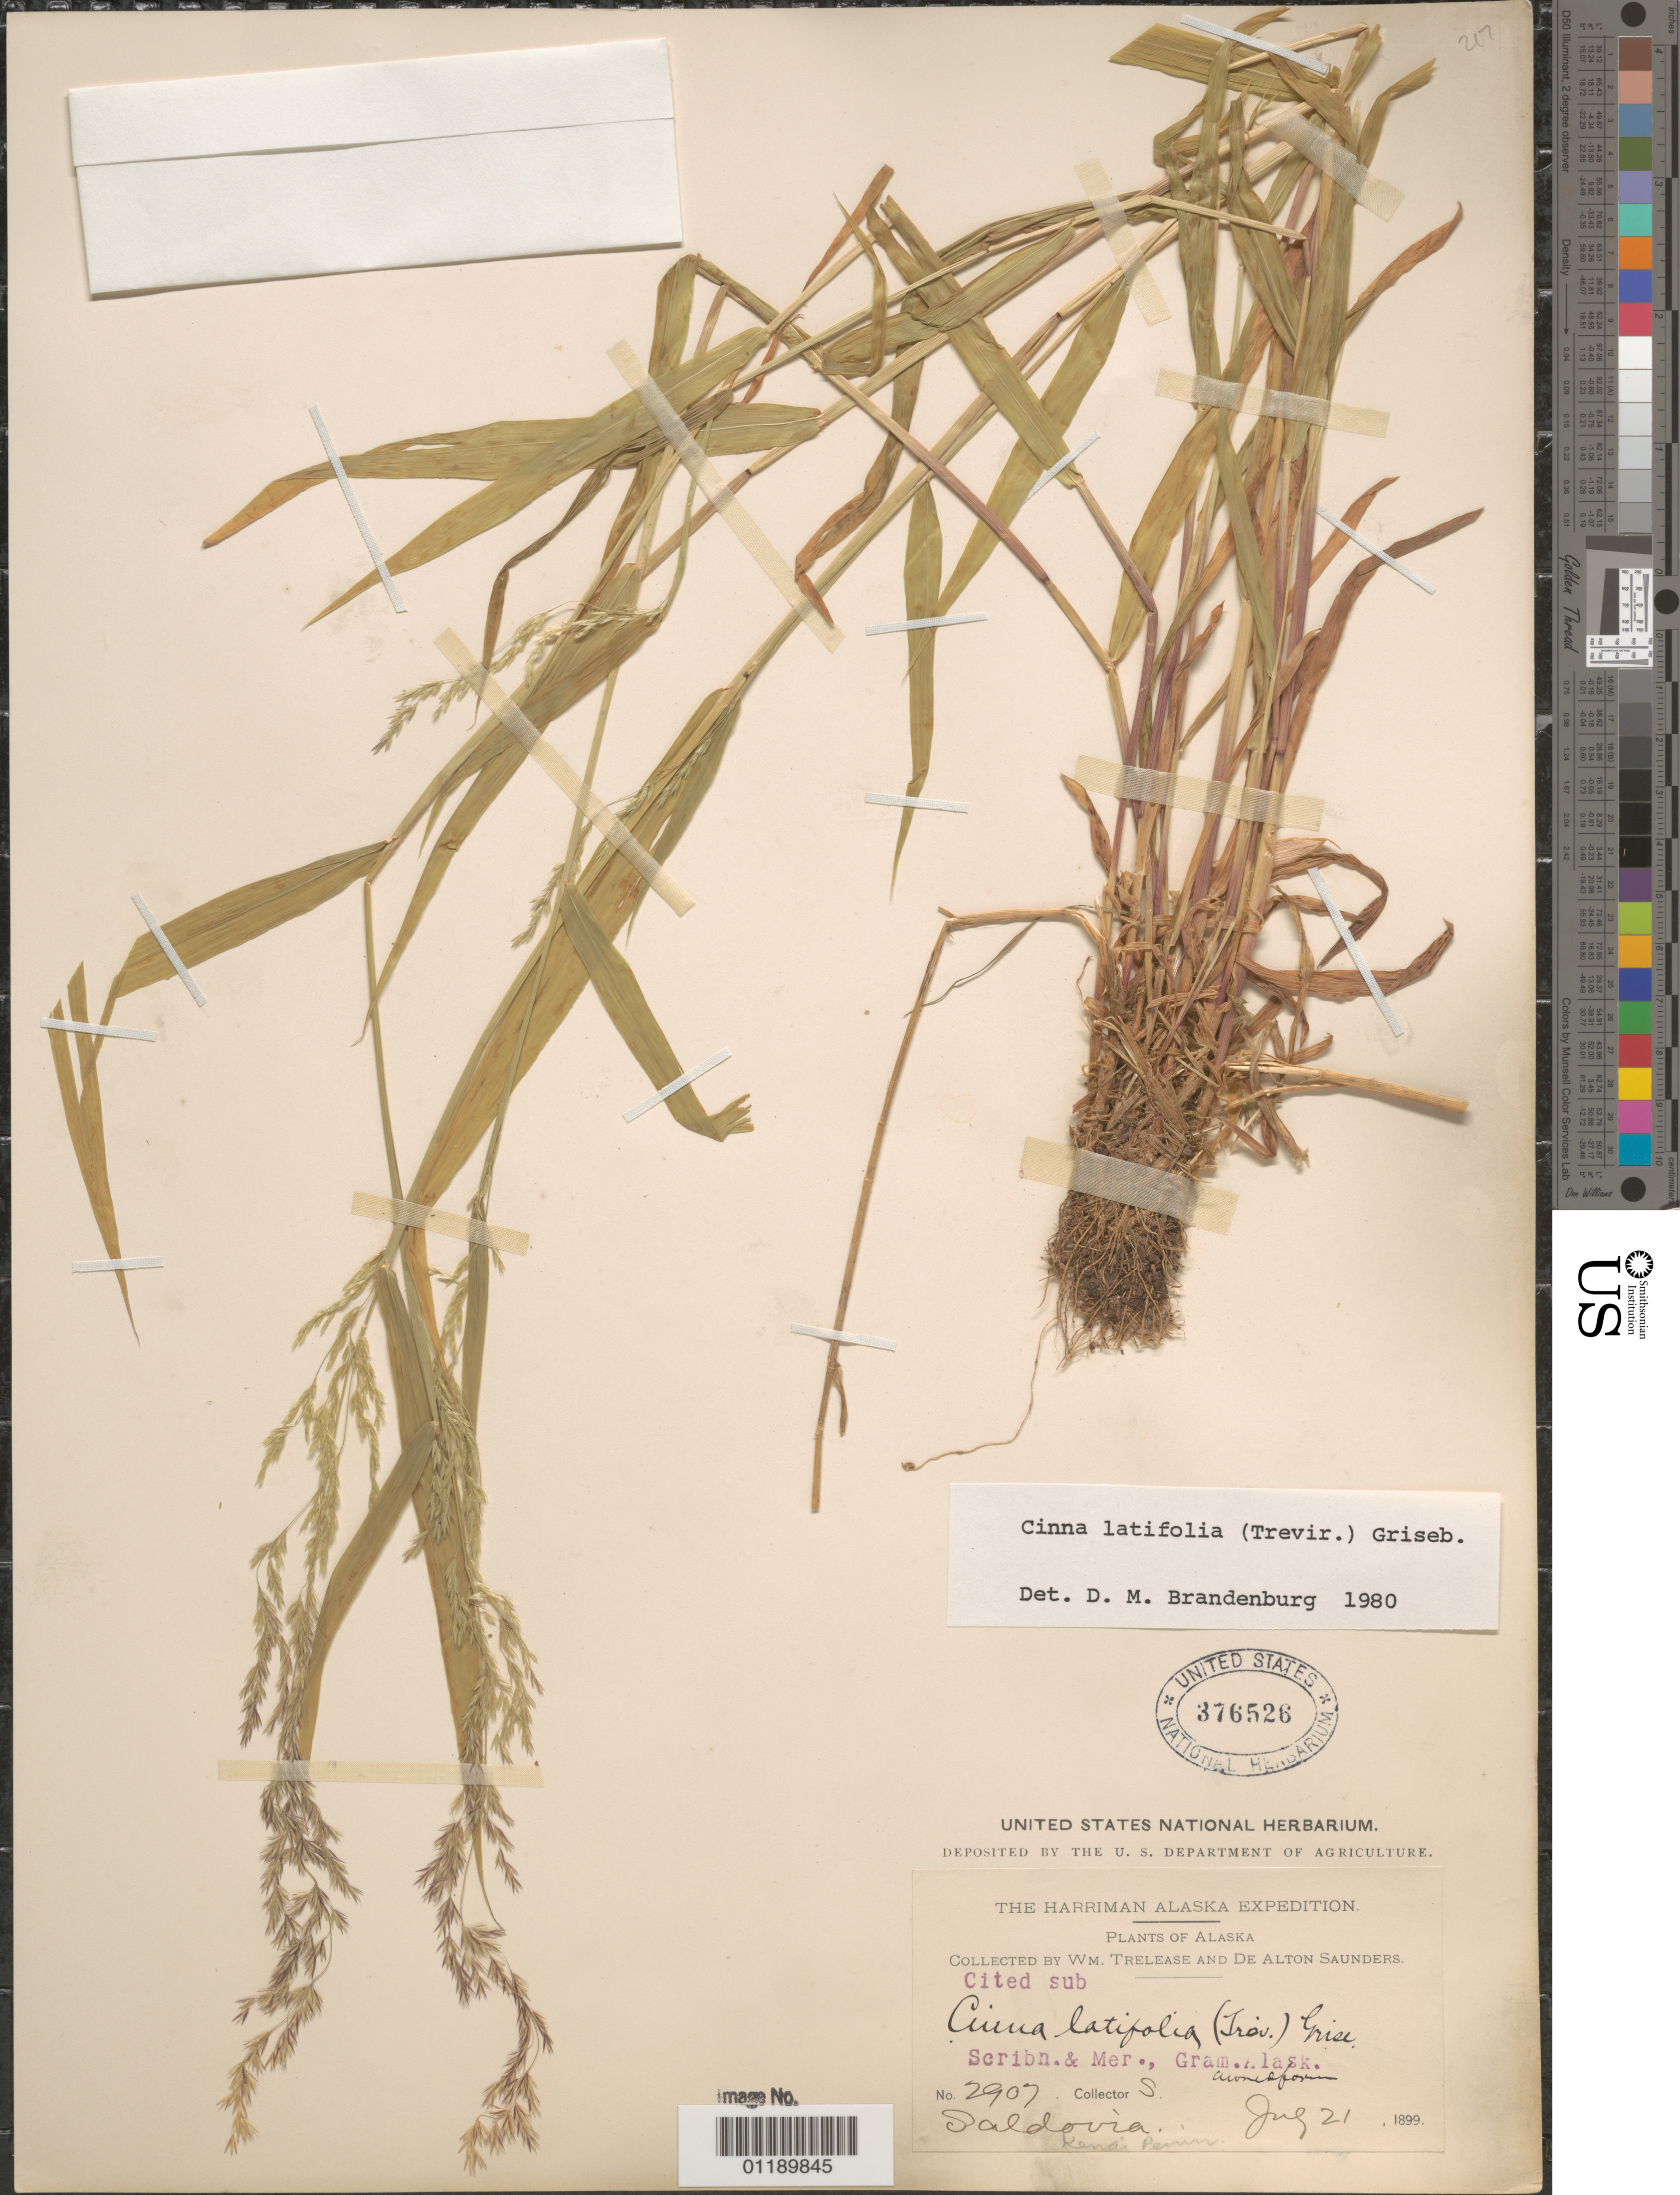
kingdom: Plantae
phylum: Tracheophyta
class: Liliopsida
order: Poales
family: Poaceae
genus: Cinna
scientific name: Cinna latifolia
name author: (Trevir. ex Goeppert) Griseb.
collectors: W. Trelease & D. Saunders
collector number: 2907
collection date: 1899-07-21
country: United States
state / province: Alaska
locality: Seldovia.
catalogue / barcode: US 376526